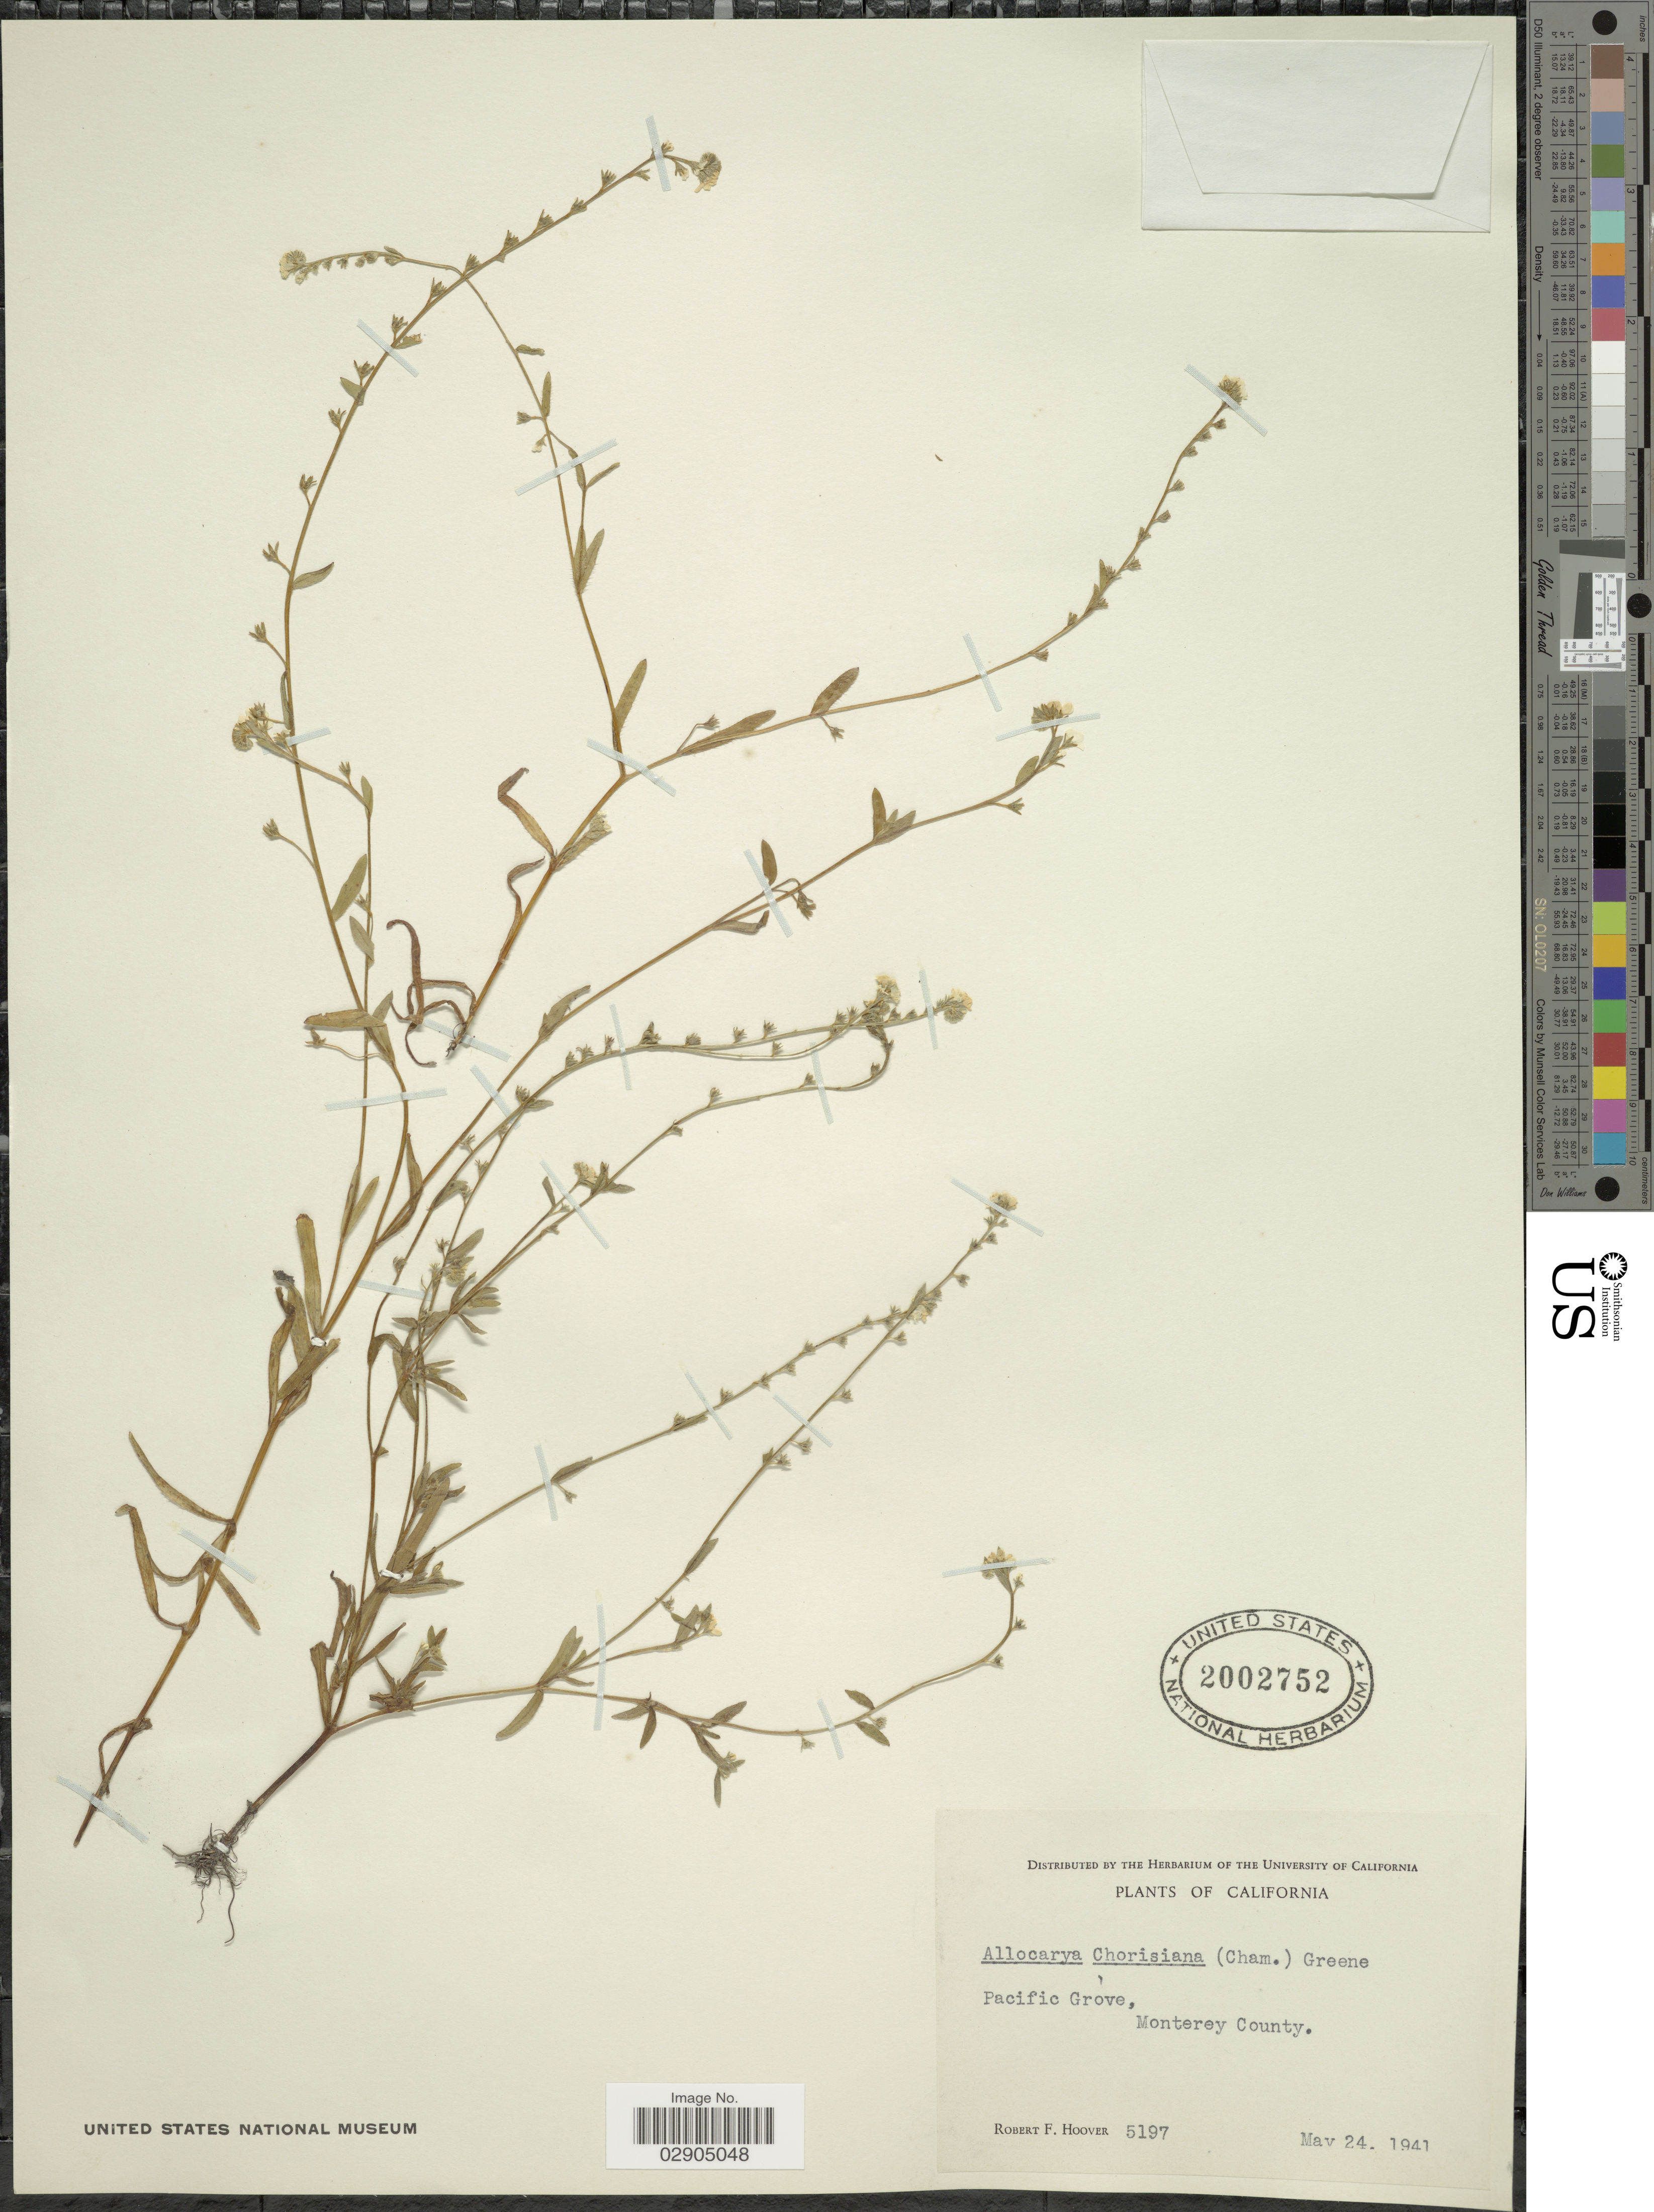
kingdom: Plantae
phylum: Tracheophyta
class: Magnoliopsida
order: Boraginales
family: Boraginaceae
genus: Allocarya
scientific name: Allocarya chorisiana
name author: (Cham. & Schltdl.) Greene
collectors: R. F. Hoover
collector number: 5197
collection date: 1941-05-24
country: United States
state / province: California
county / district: Monterey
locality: Pacific Grove. Monterey County.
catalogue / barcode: US 2002752